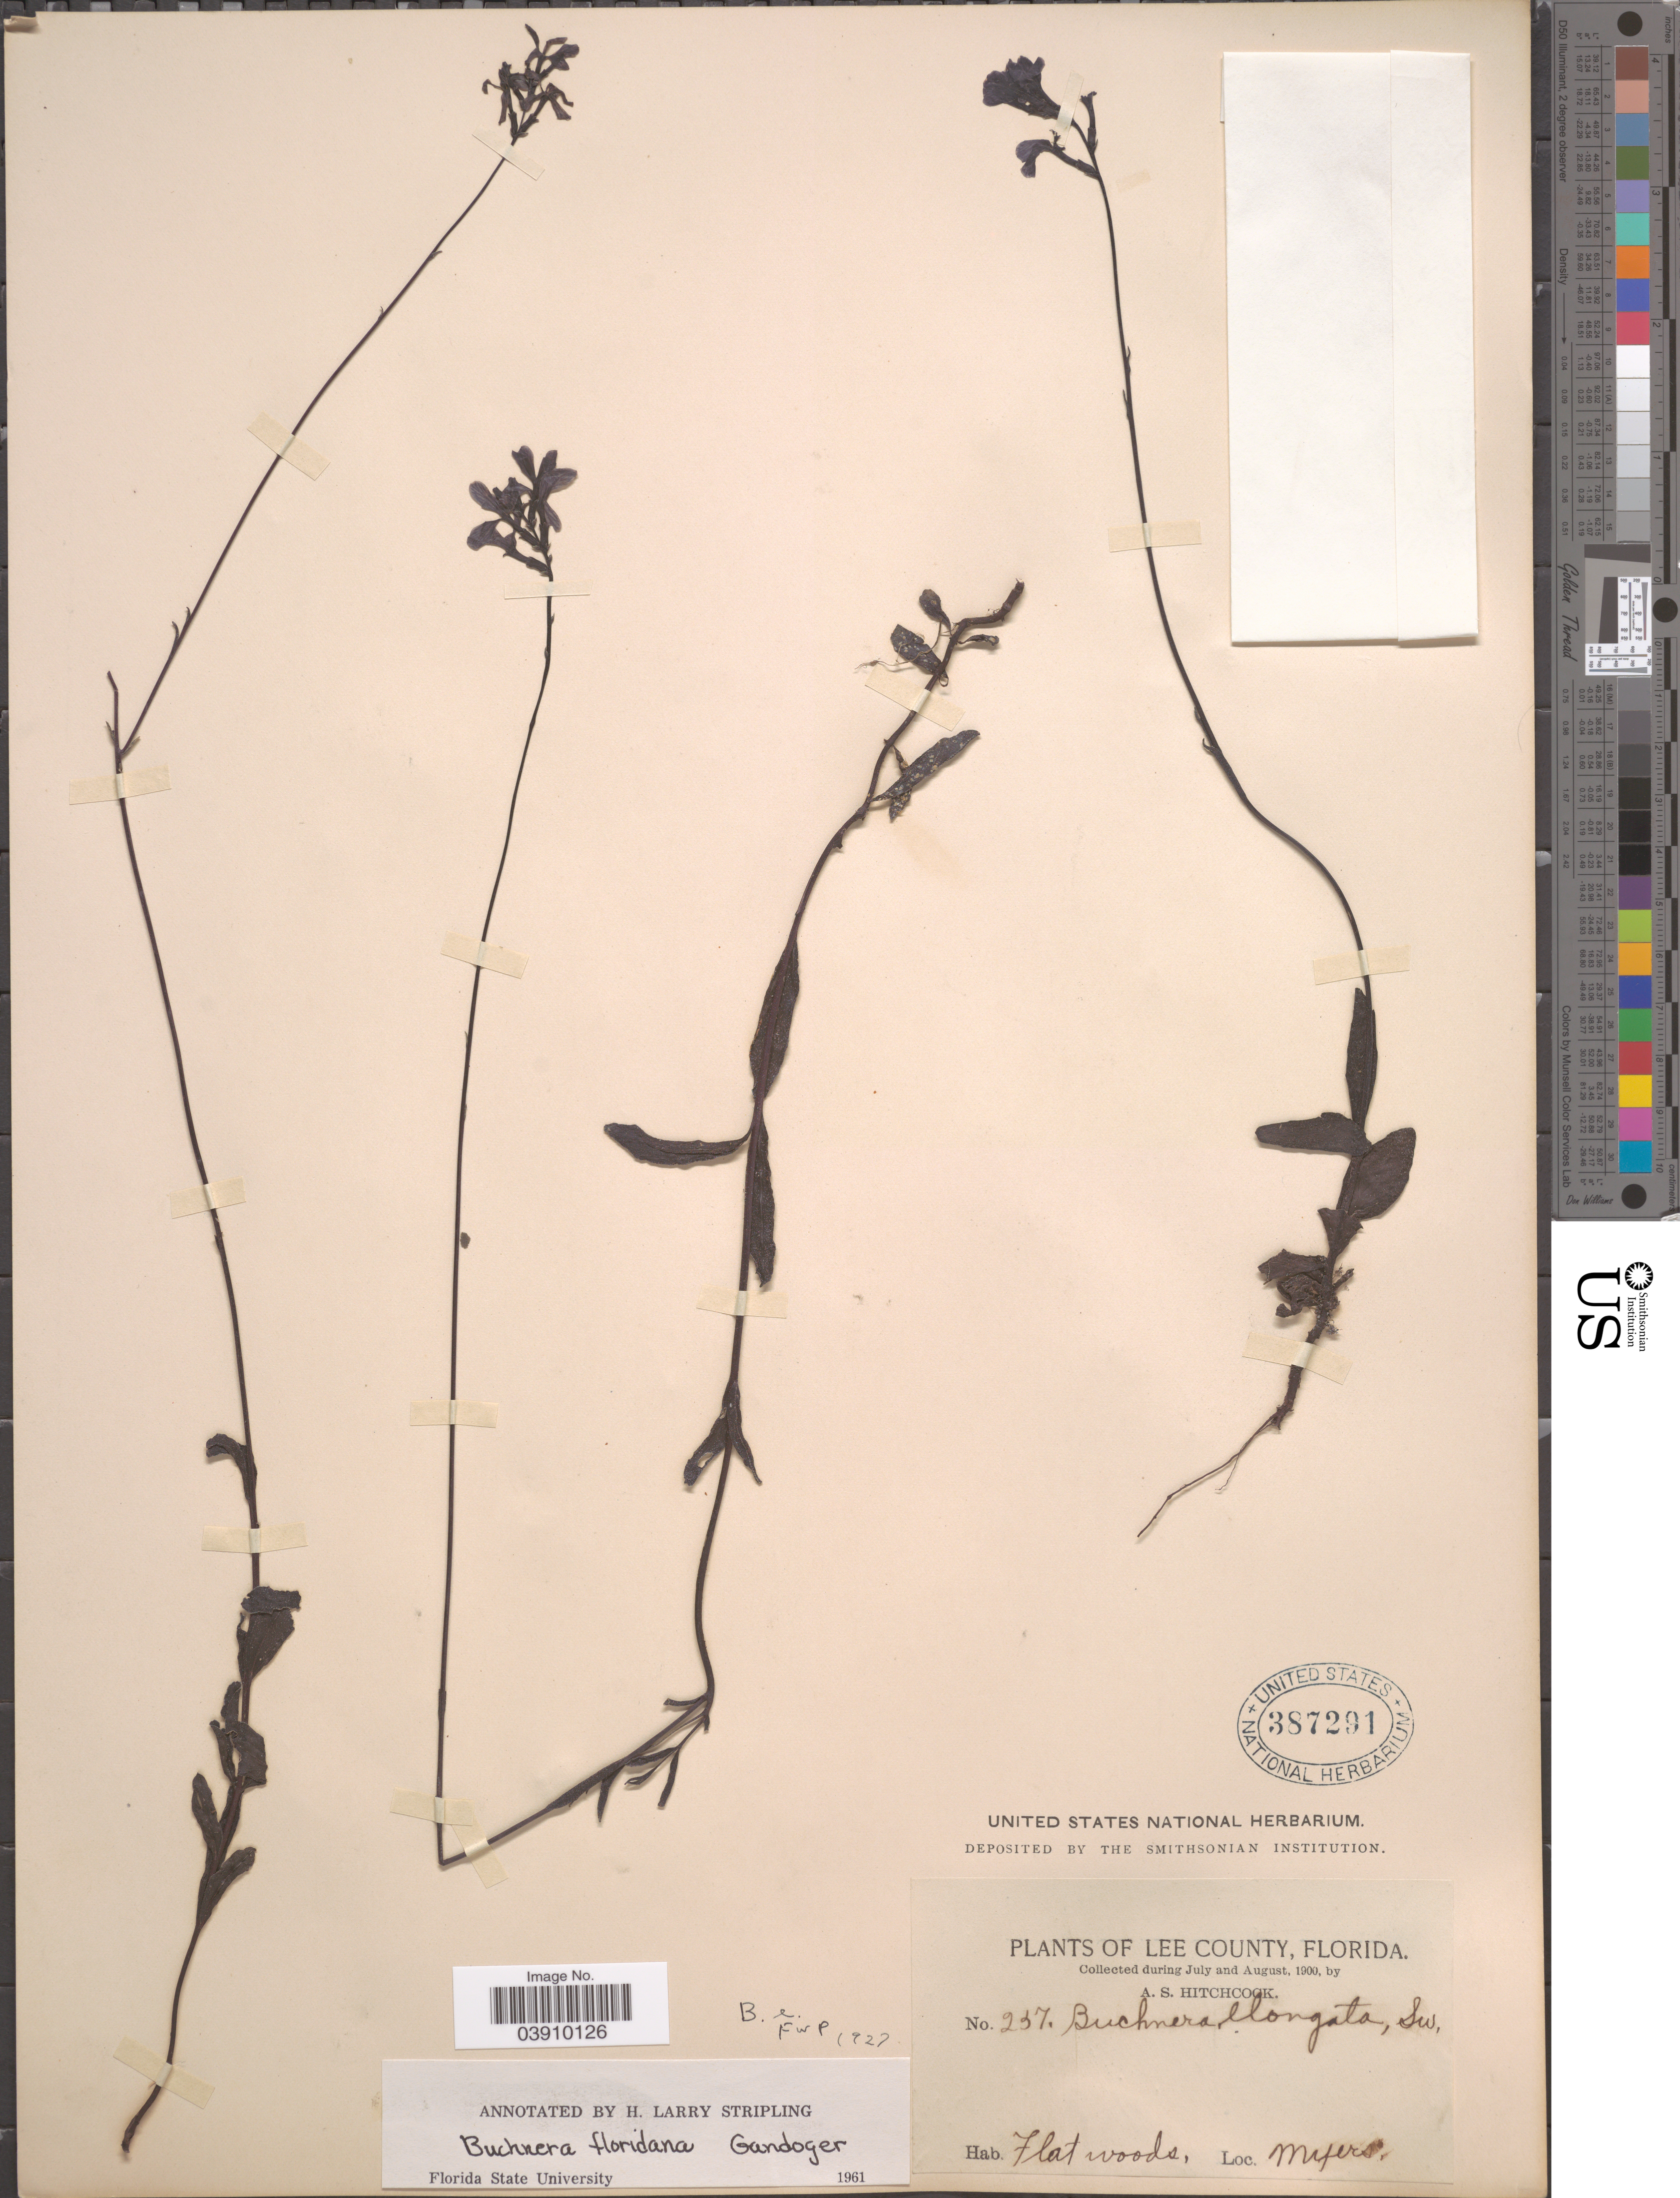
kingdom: Plantae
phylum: Tracheophyta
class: Magnoliopsida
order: Lamiales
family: Orobanchaceae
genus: Buchnera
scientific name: Buchnera floridana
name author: Gand.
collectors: A. S. Hitchcock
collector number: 237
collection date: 1900-07/1900-08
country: United States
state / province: Florida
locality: Lee County. Myers.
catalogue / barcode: US 387291